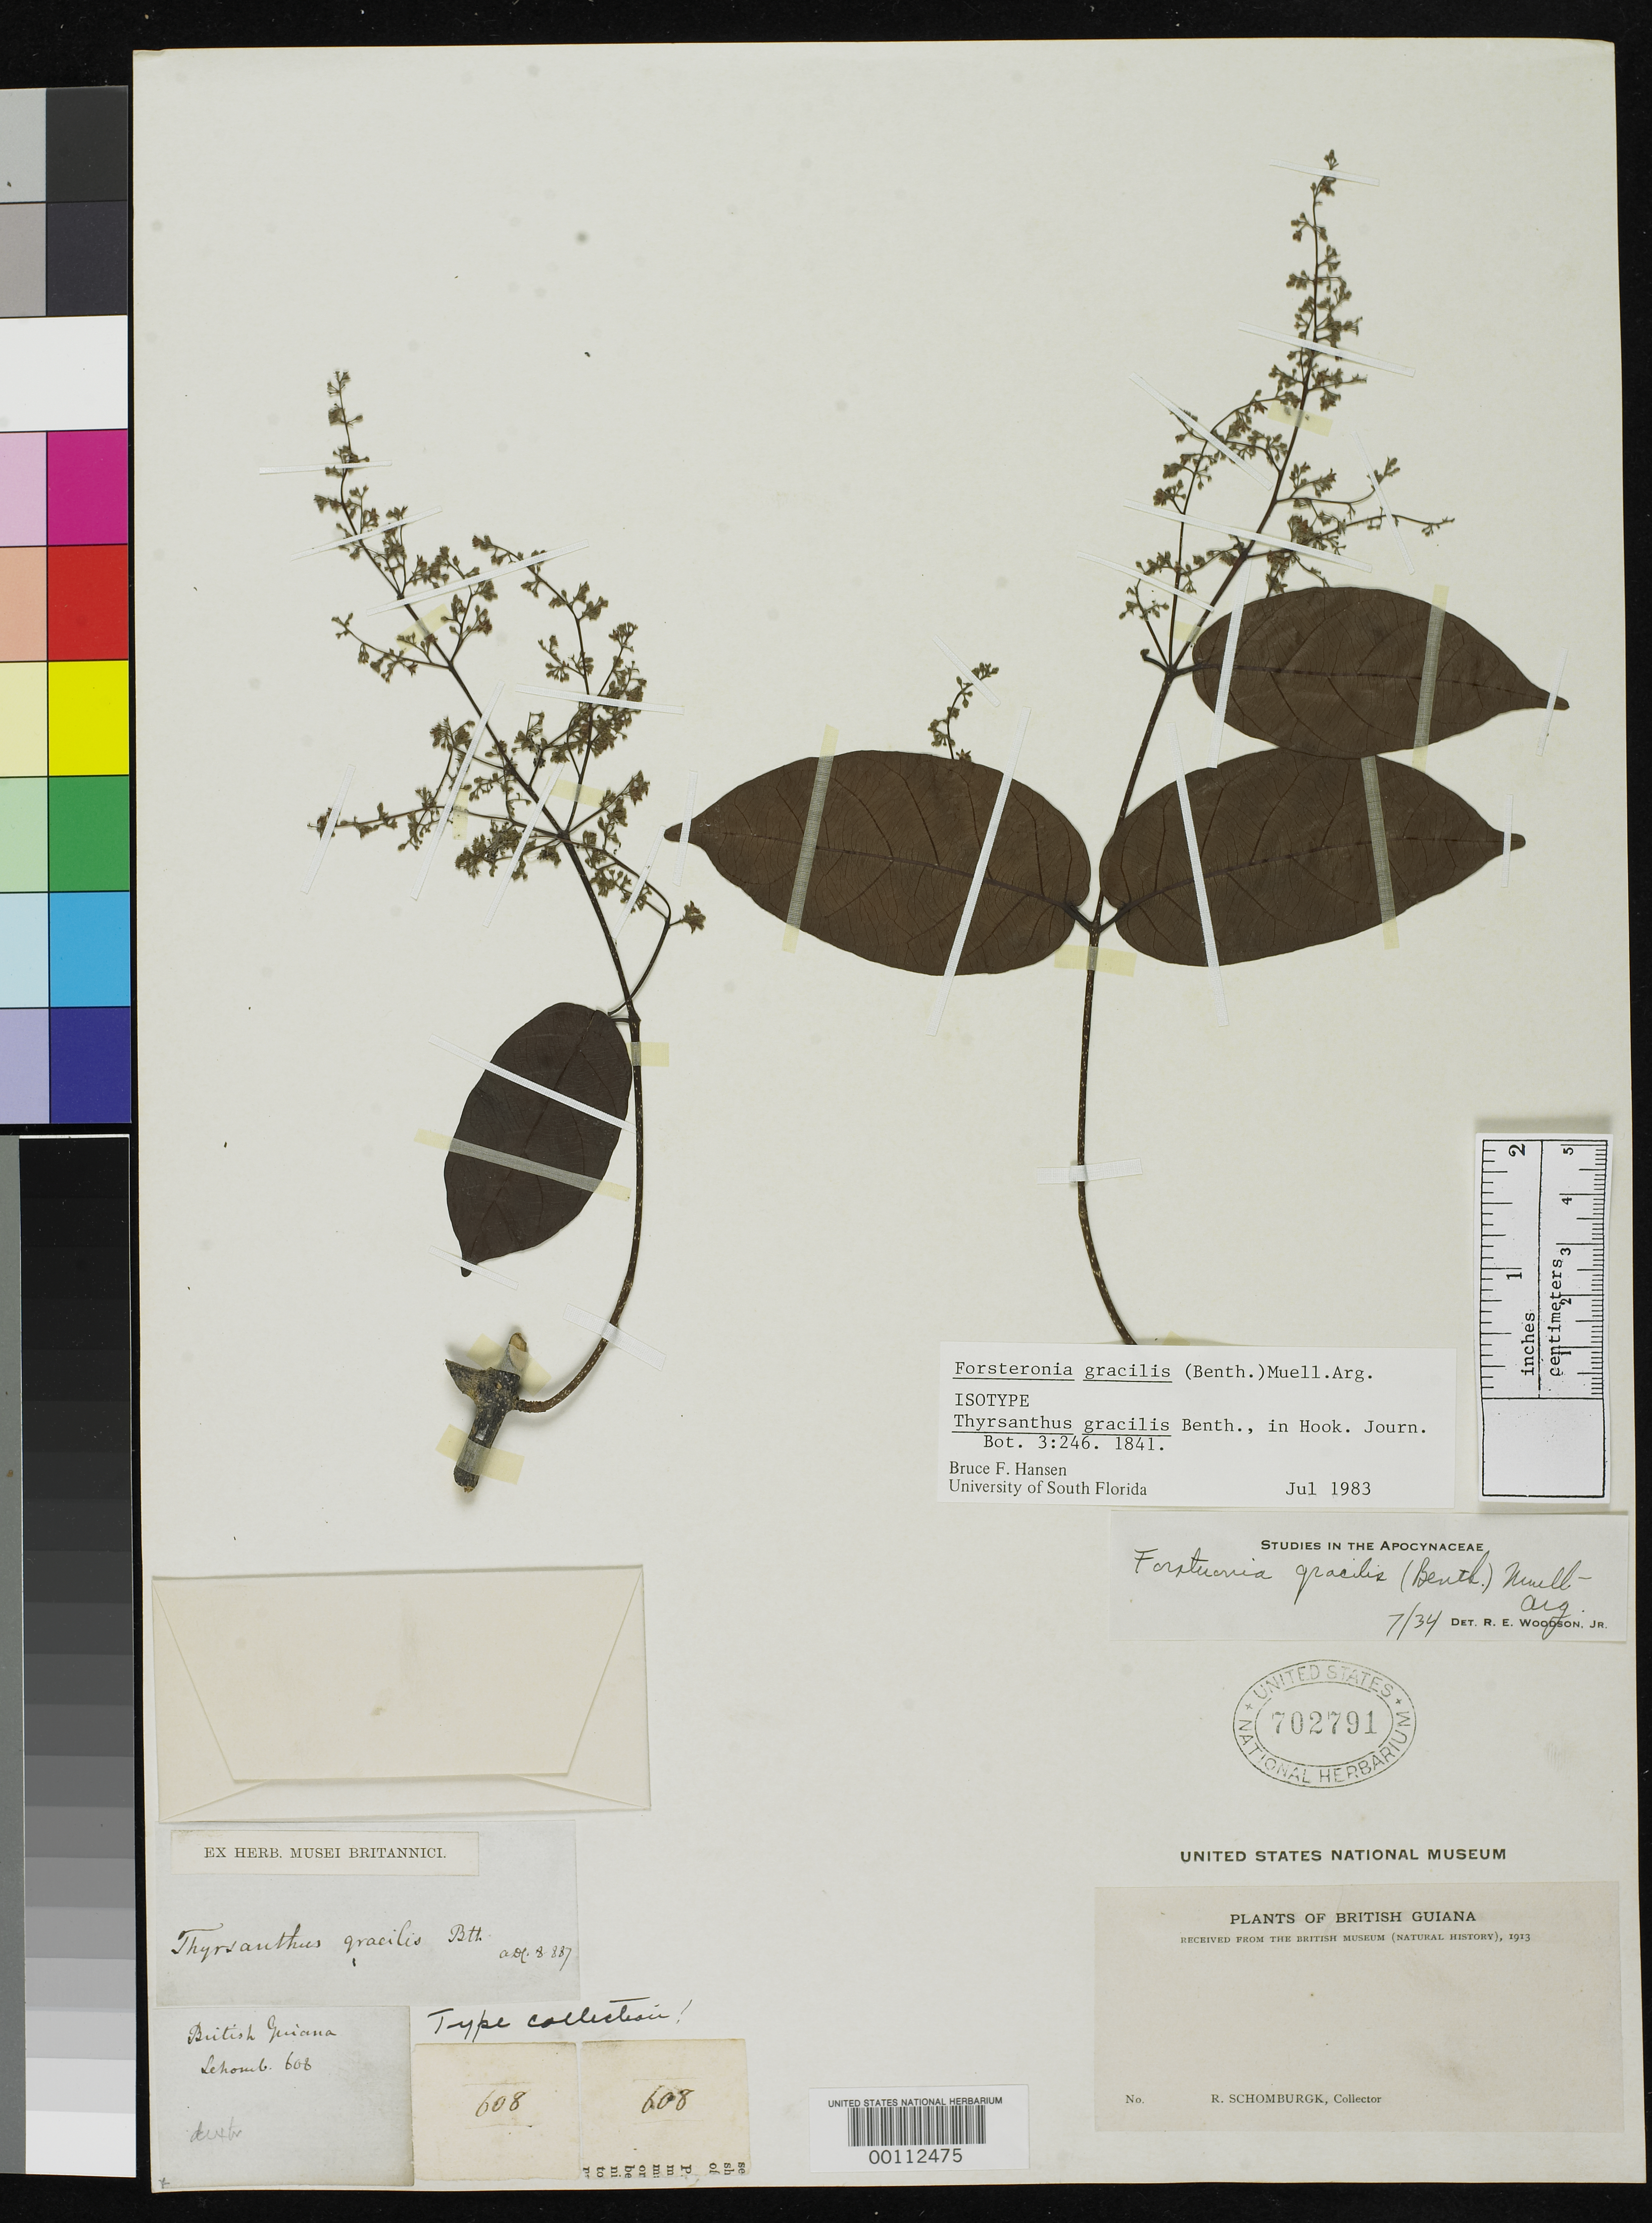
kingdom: Plantae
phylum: Tracheophyta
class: Magnoliopsida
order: Gentianales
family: Apocynaceae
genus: Thyrsanthus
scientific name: Thyrsanthus gracilis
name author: Benth.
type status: Isotype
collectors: M. R. Schomburgk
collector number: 608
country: Guyana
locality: "Curassawaka".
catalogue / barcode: US 702791